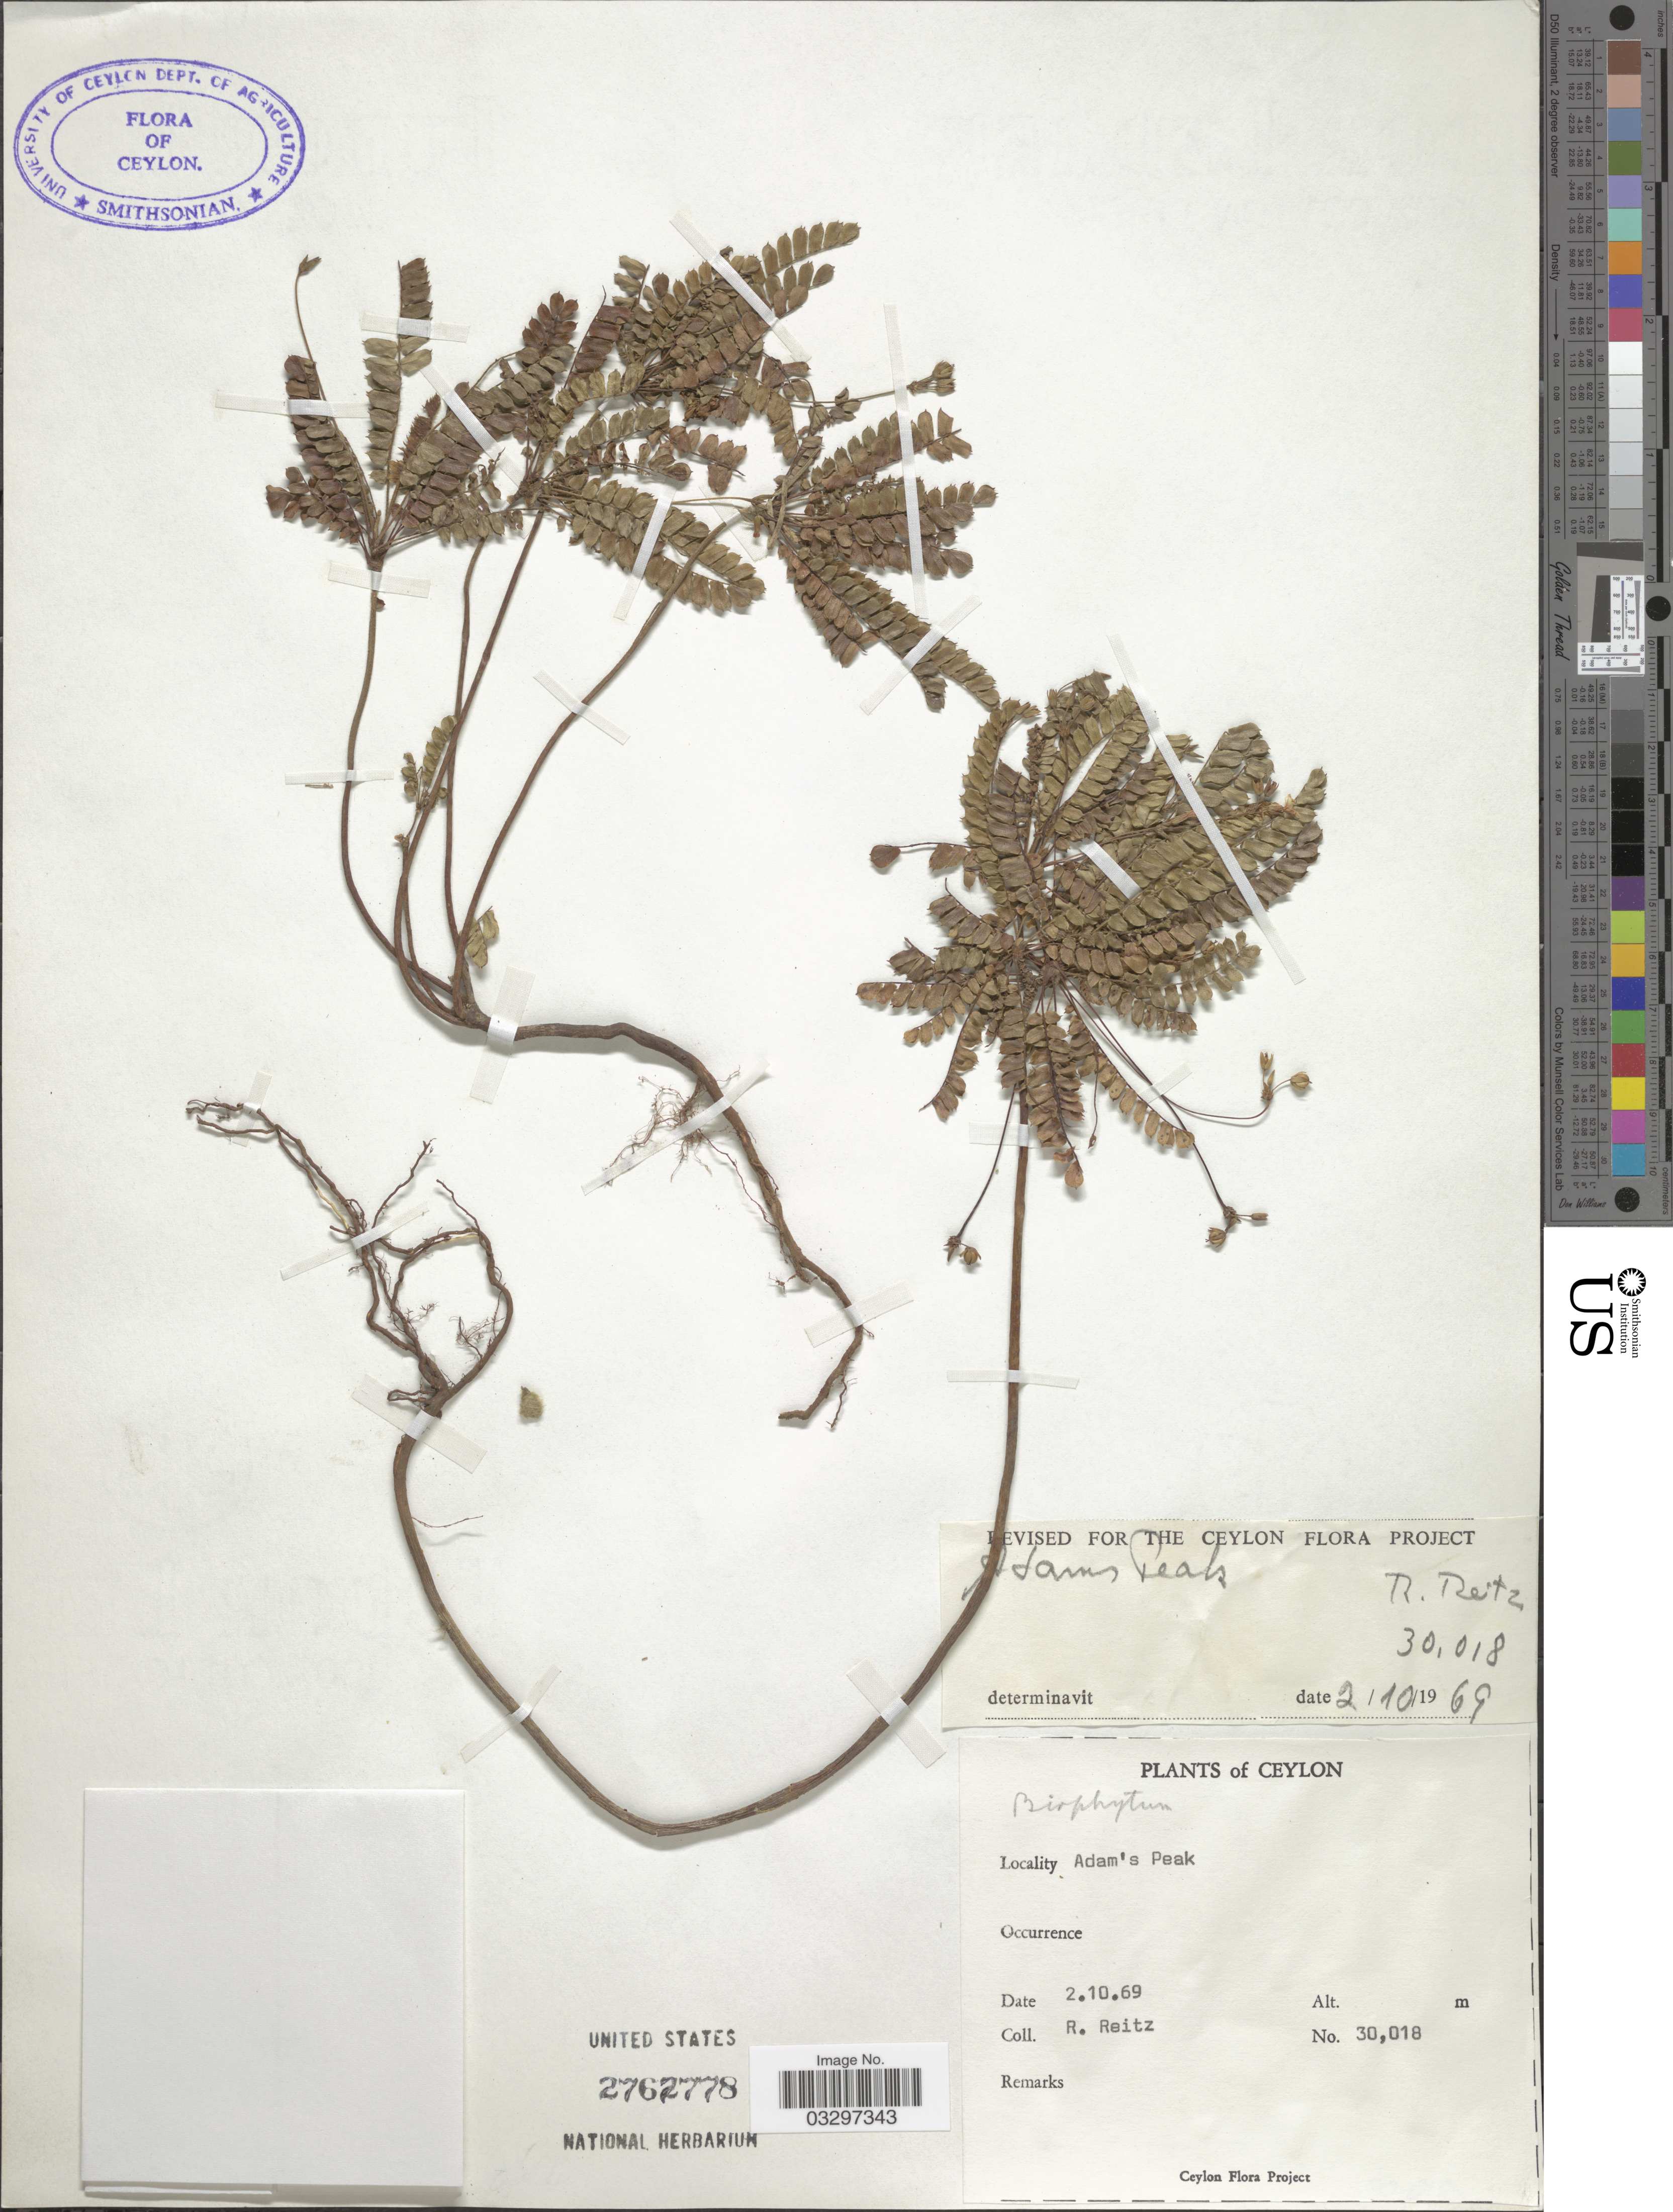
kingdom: Plantae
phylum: Tracheophyta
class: Magnoliopsida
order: Oxalidales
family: Oxalidaceae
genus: Biophytum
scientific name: Biophytum sp.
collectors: R. Reitz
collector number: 30018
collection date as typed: Transcribed d/m/y: 2/10/69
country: Sri Lanka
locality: Ceylon. Adam's Peak.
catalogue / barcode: US 2762778